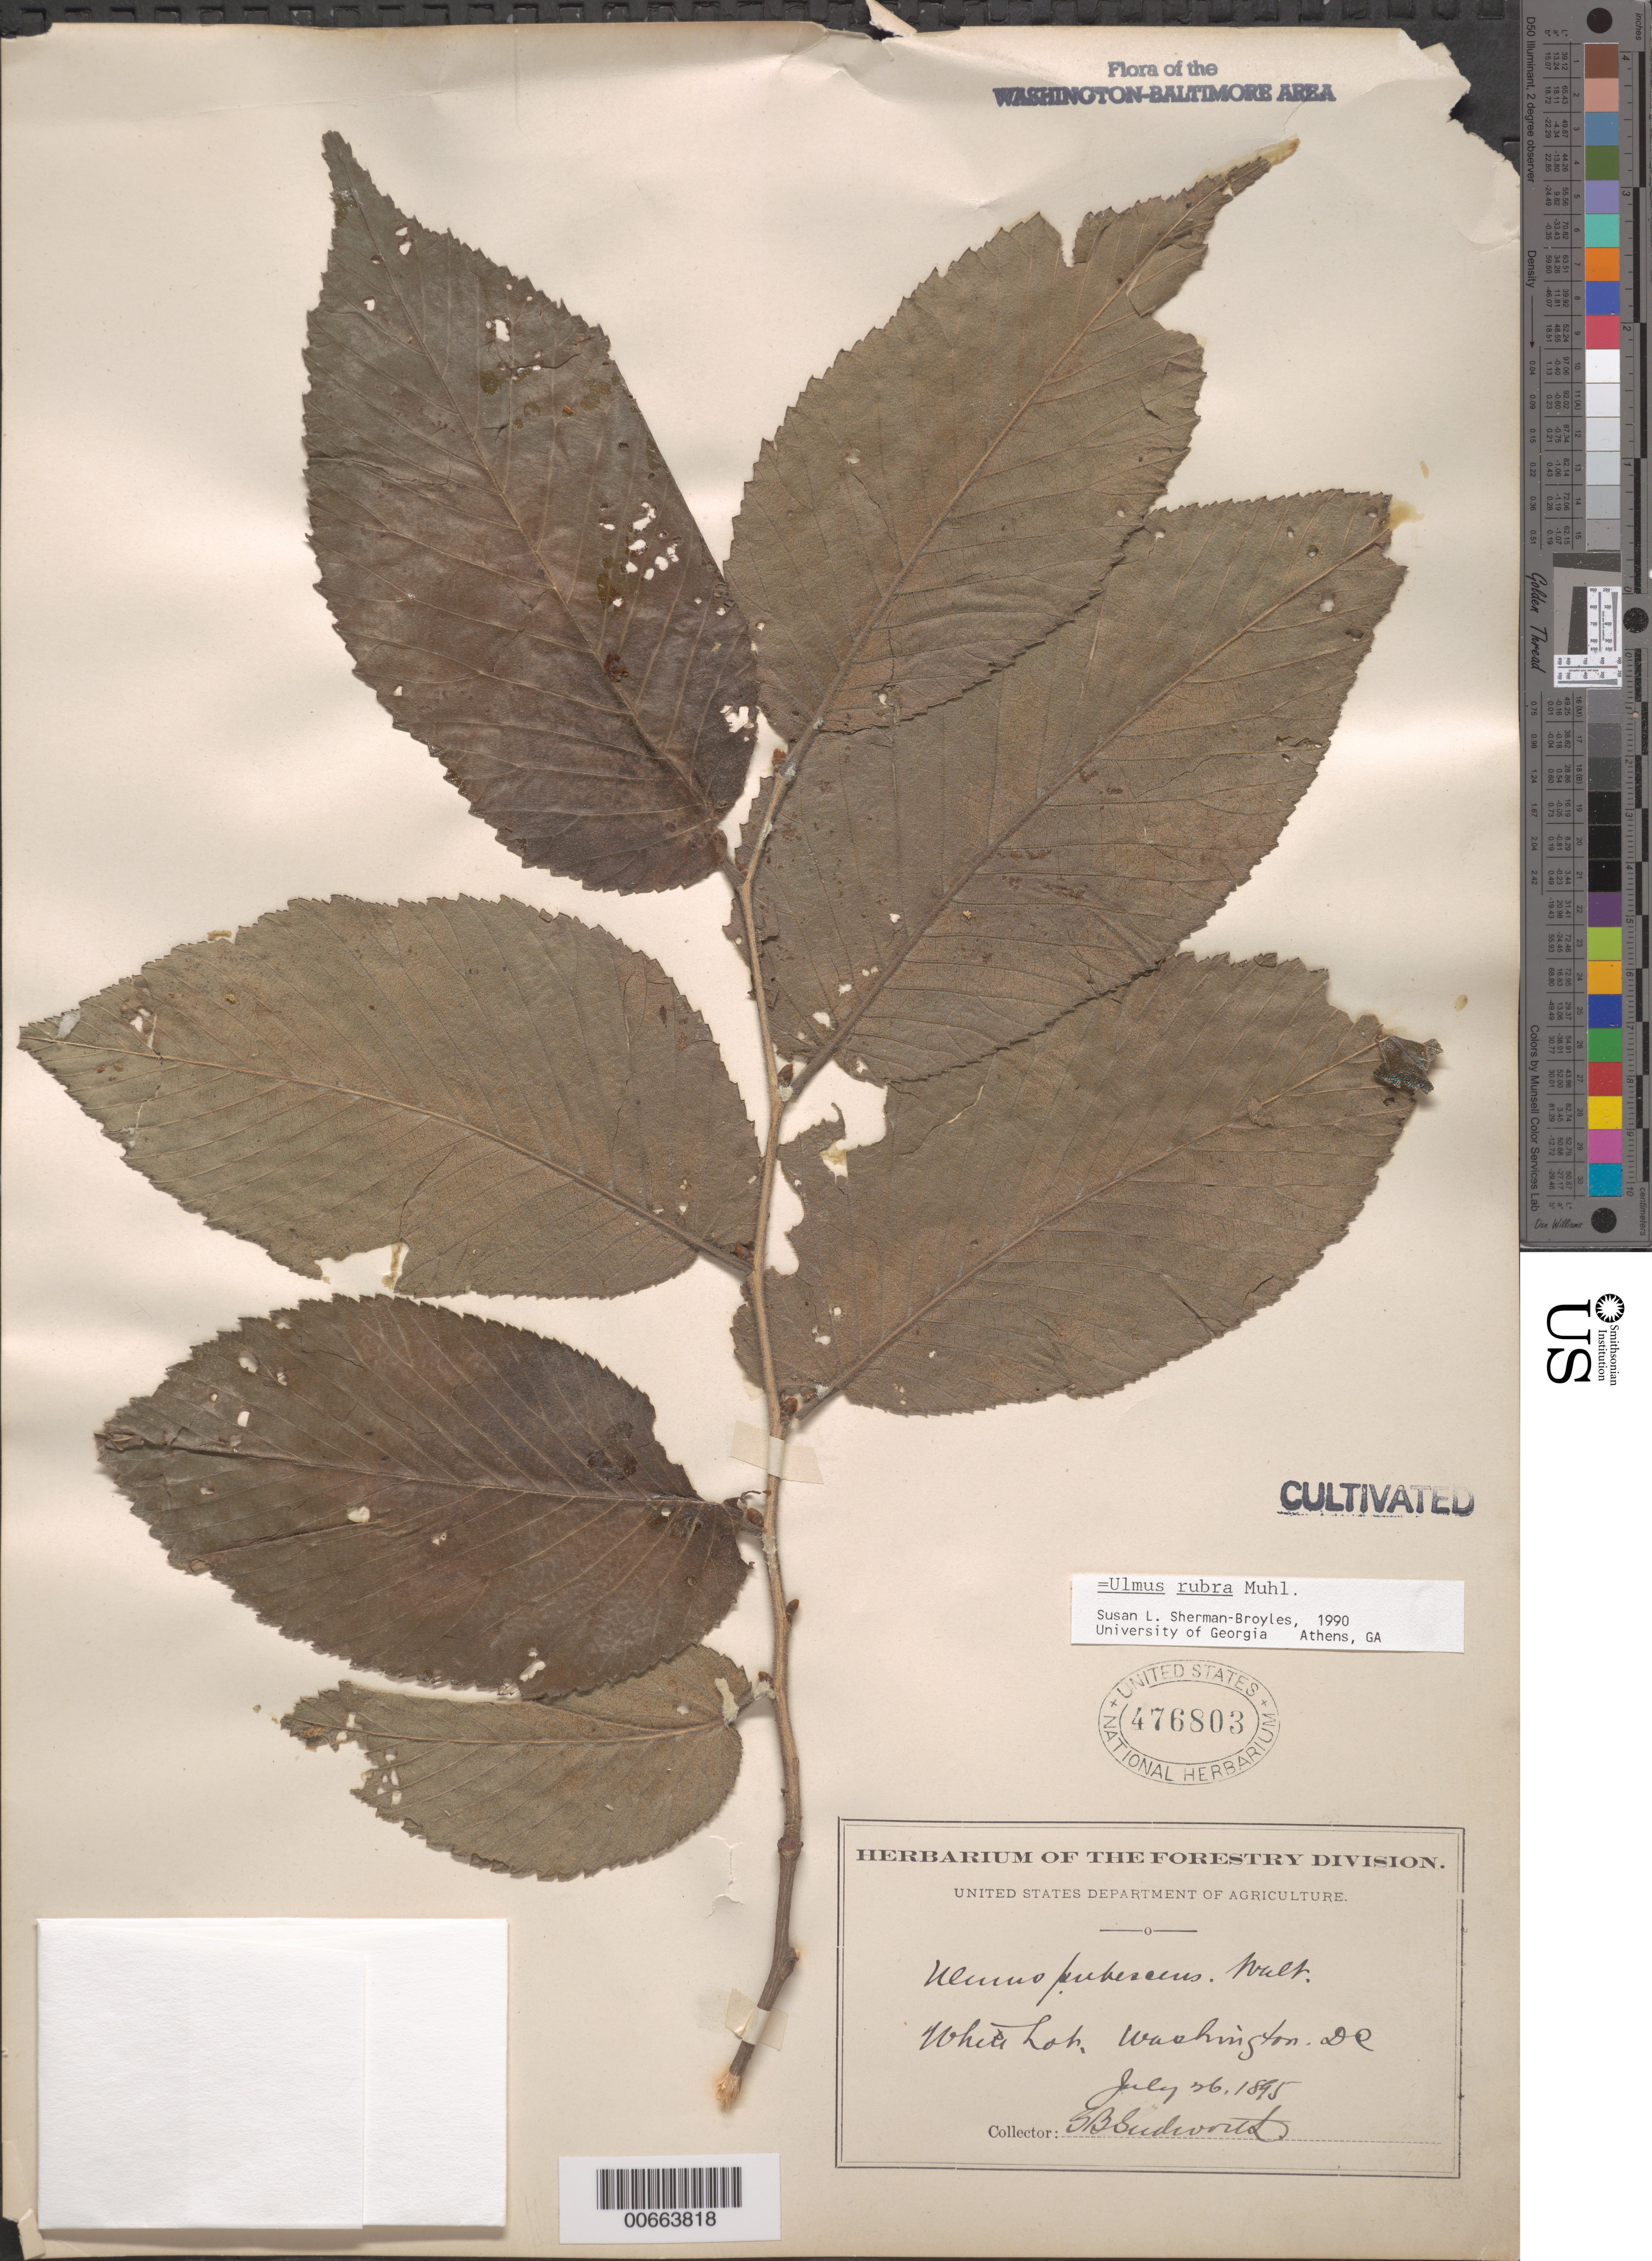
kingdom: Plantae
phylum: Tracheophyta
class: Magnoliopsida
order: Rosales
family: Ulmaceae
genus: Ulmus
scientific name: Ulmus rubra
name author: Muhl.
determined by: Sherman-Broyles, Susan L., (GA), University of Georgia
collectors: G. B. Sudworth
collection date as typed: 26 Jul 1895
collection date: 1895-07-26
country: United States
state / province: District of Columbia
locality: White Lot, USDA.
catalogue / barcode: US 476803